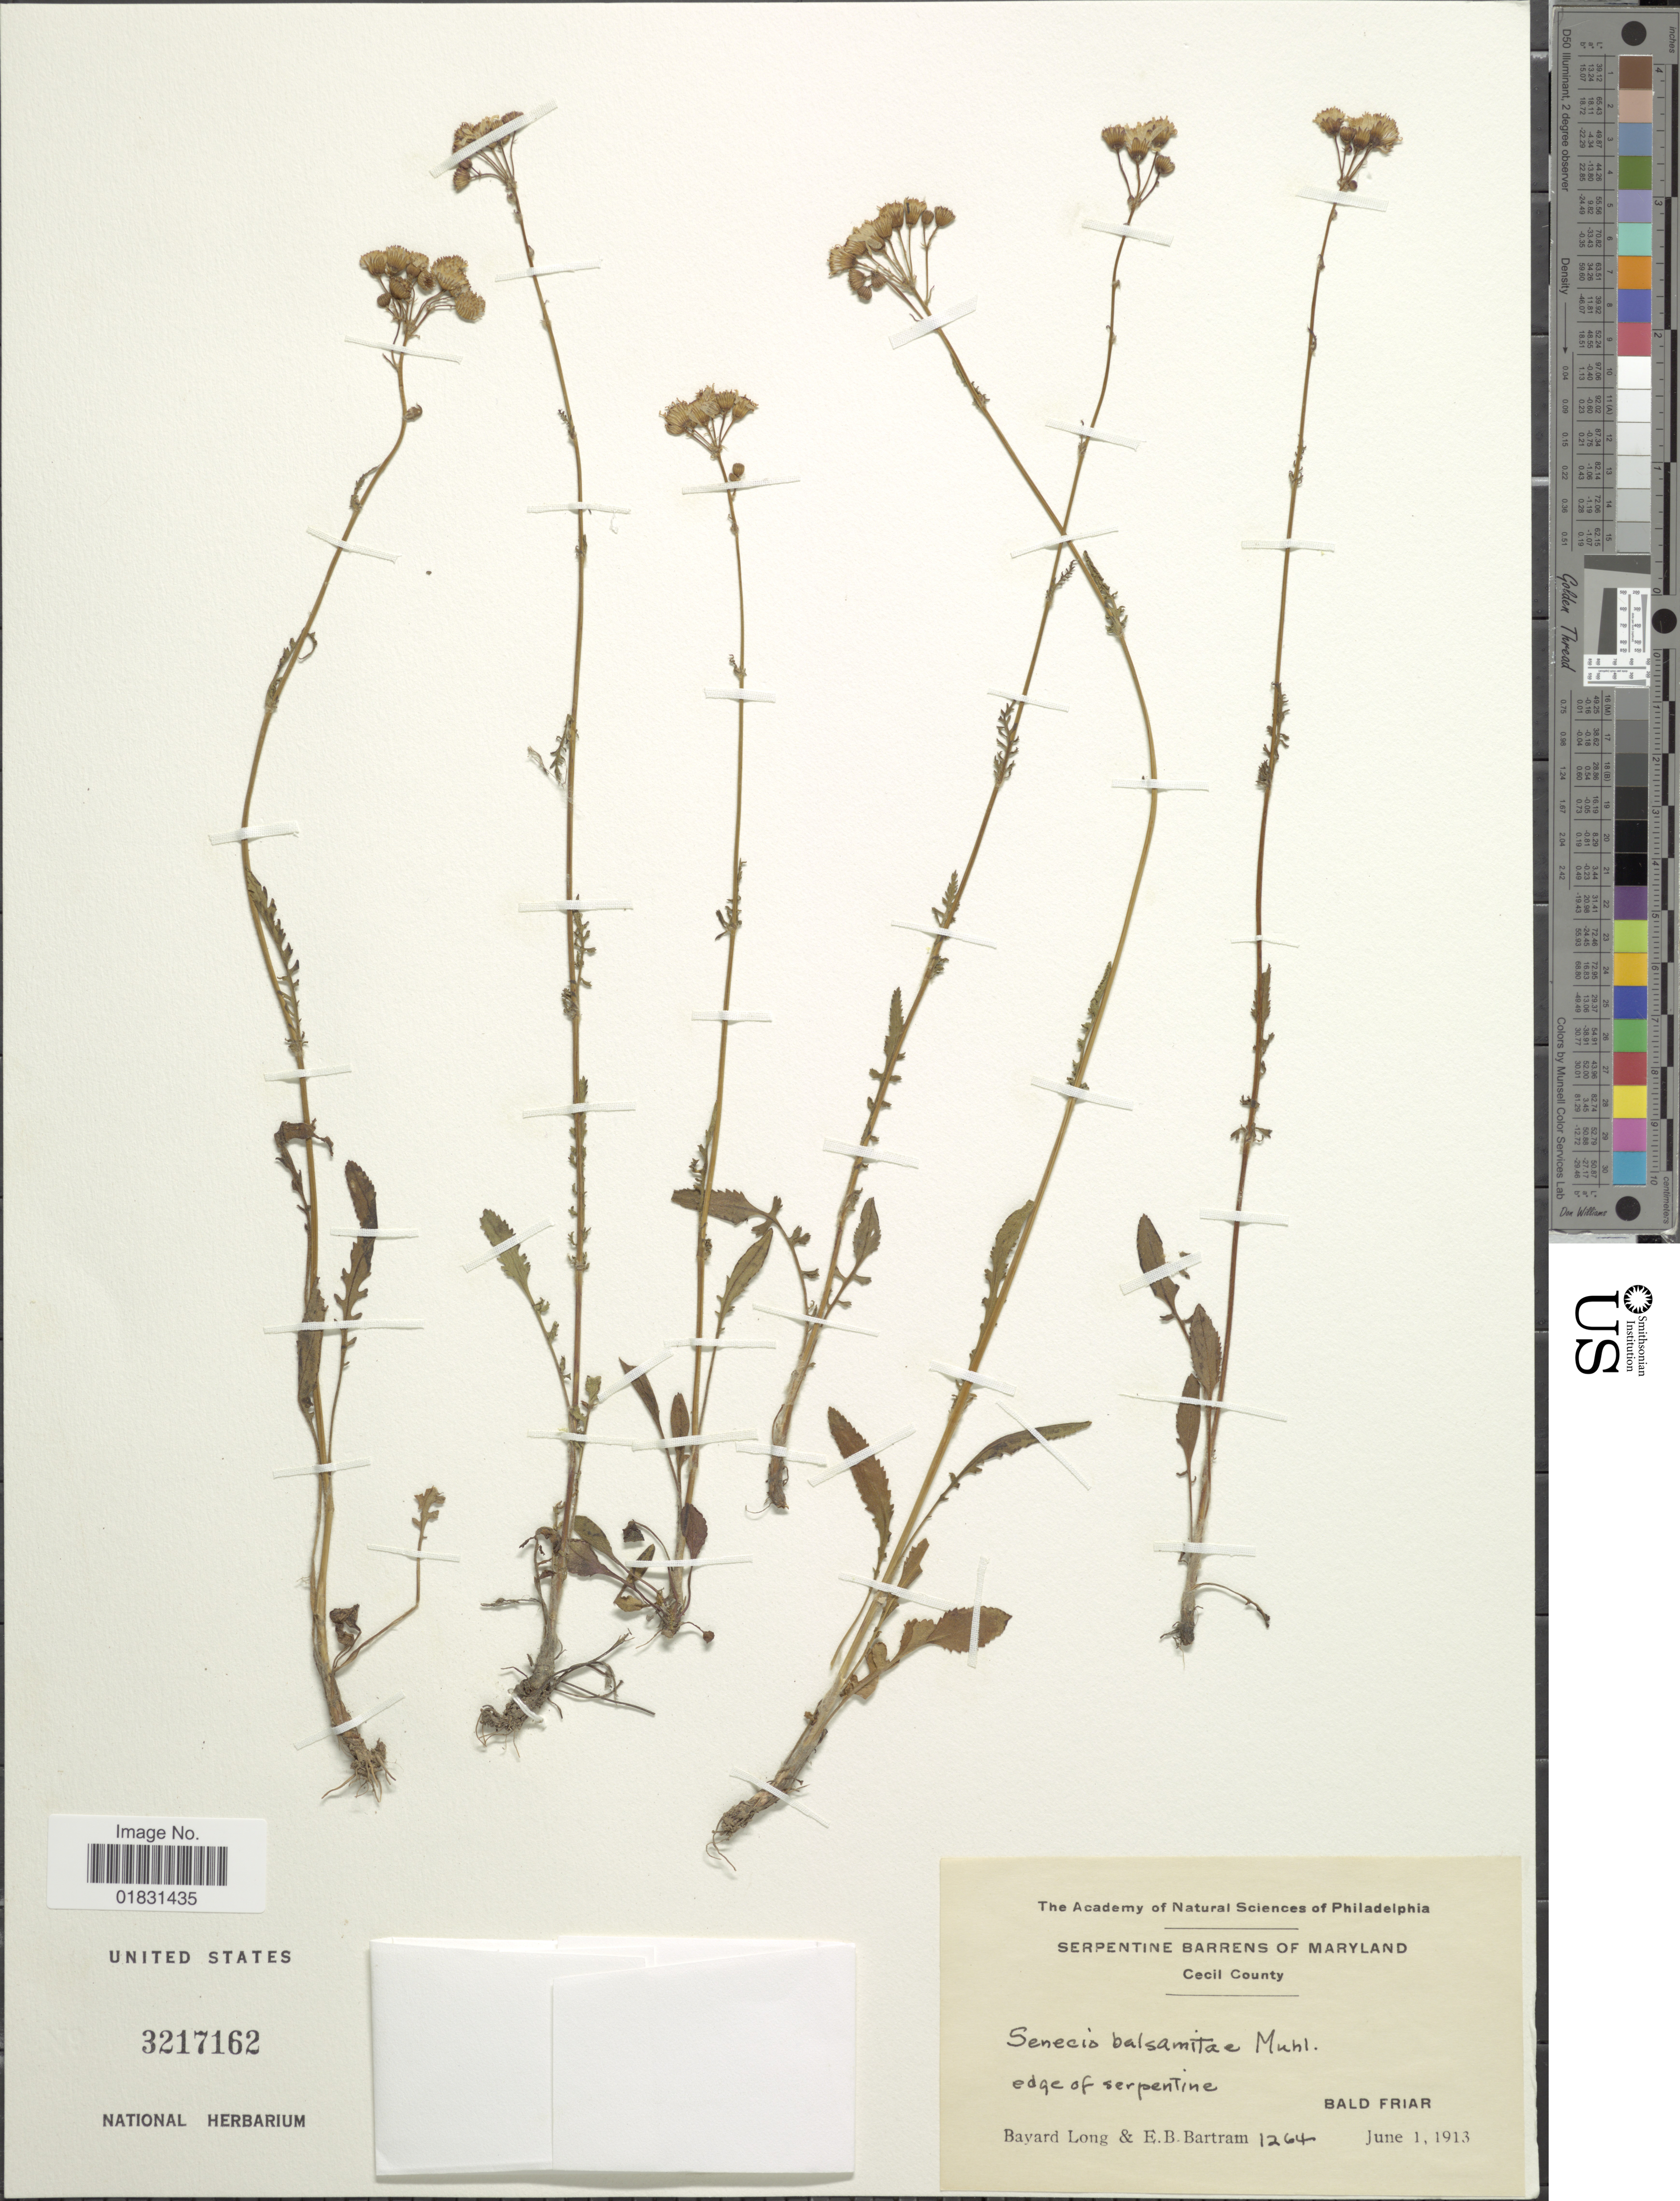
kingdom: Plantae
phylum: Tracheophyta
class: Magnoliopsida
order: Asterales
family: Asteraceae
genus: Packera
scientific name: Packera paupercula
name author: (Michx.) Á. Löve & D. Löve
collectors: B. Long & E. B. Bartram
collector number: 1264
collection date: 1913-06-01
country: United States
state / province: Maryland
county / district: Cecil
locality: Serpentine Barrens of Maryland, Cecil County, edge of serpentine, Bald Friar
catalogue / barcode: US 3217162